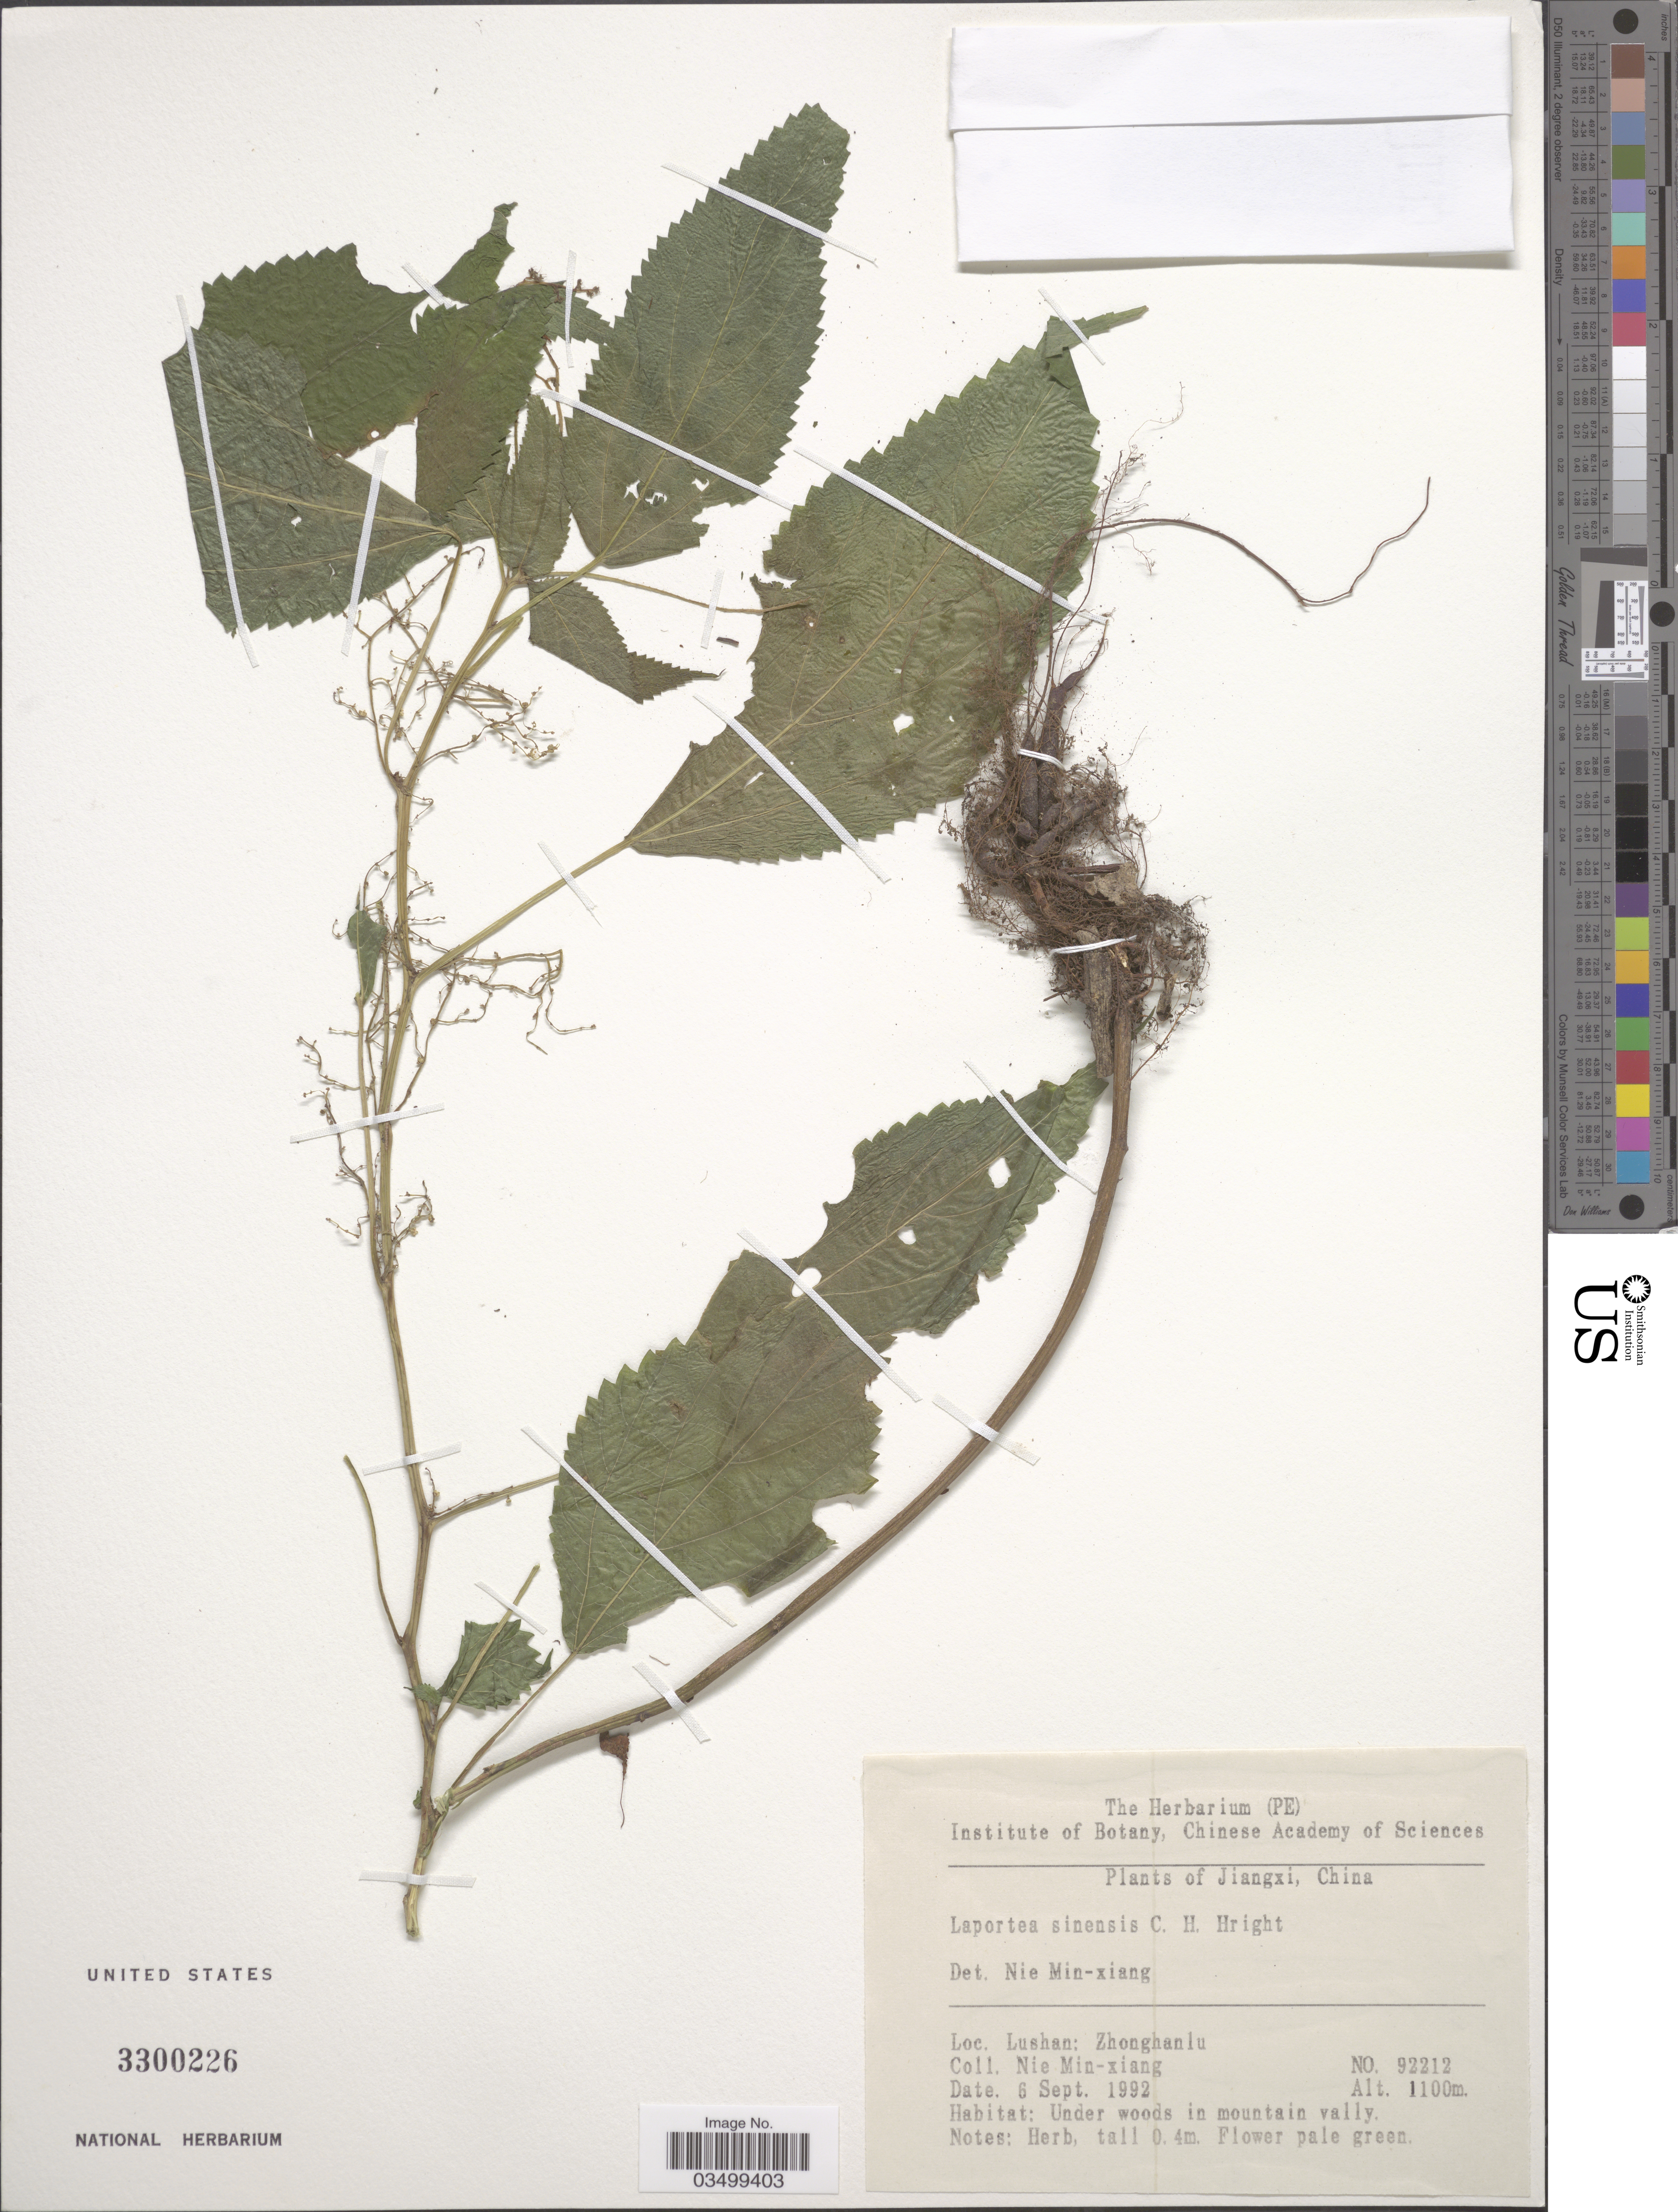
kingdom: Plantae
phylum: Tracheophyta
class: Magnoliopsida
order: Rosales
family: Urticaceae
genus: Laportea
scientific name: Laportea sinensis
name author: C.H. Wright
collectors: M. Nie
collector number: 92212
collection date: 1992-09-06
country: China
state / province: Jiangxi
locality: Lushan: Zhonghanlu.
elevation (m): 1100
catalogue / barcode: US 3300226